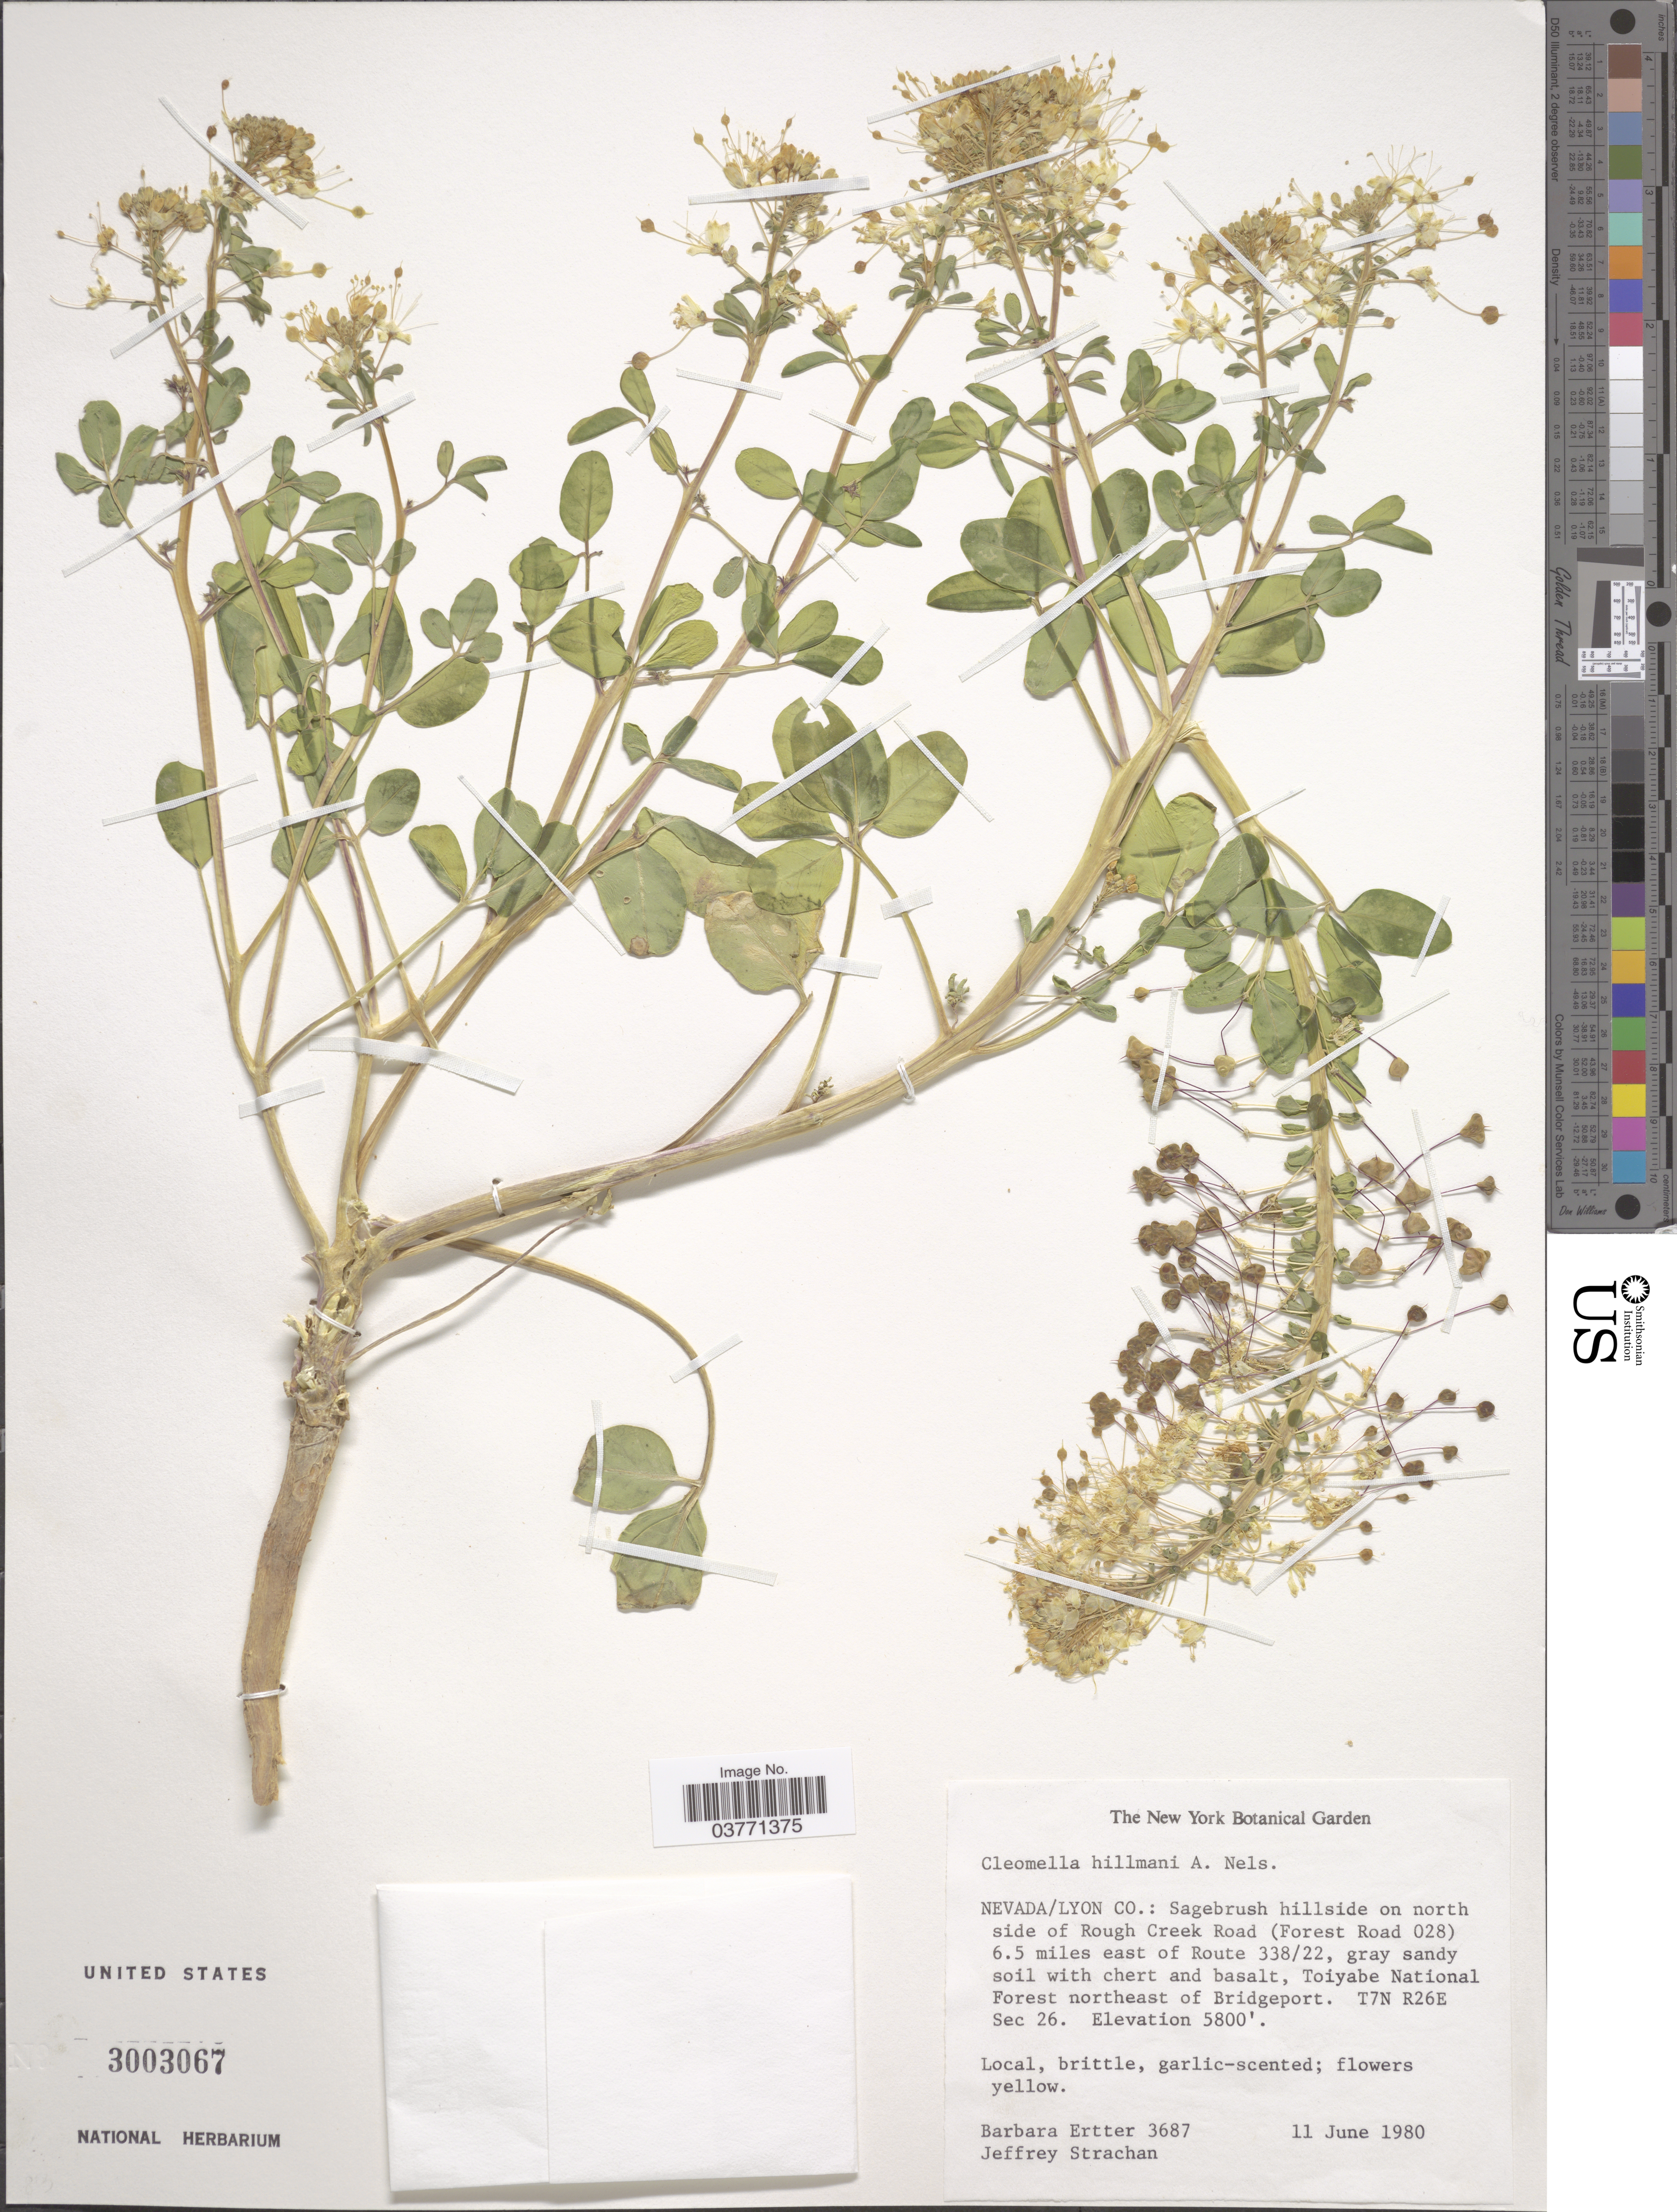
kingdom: Plantae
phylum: Tracheophyta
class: Magnoliopsida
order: Brassicales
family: Cleomaceae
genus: Cleomella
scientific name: Cleomella hillmanii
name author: A. Nelson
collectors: B. Ertter & J. Strachan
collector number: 3687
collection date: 1980-06-11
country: United States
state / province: Nevada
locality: Lyon Co.: Sagebrush hillside on north side of Rough Creek Road (Forest Road 028) 6.5 miles east of Route 338/22, Toiyabe National Forest northeast of Bridgeport. T7N R26E Sec 26.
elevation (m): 1768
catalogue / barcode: US 3003067